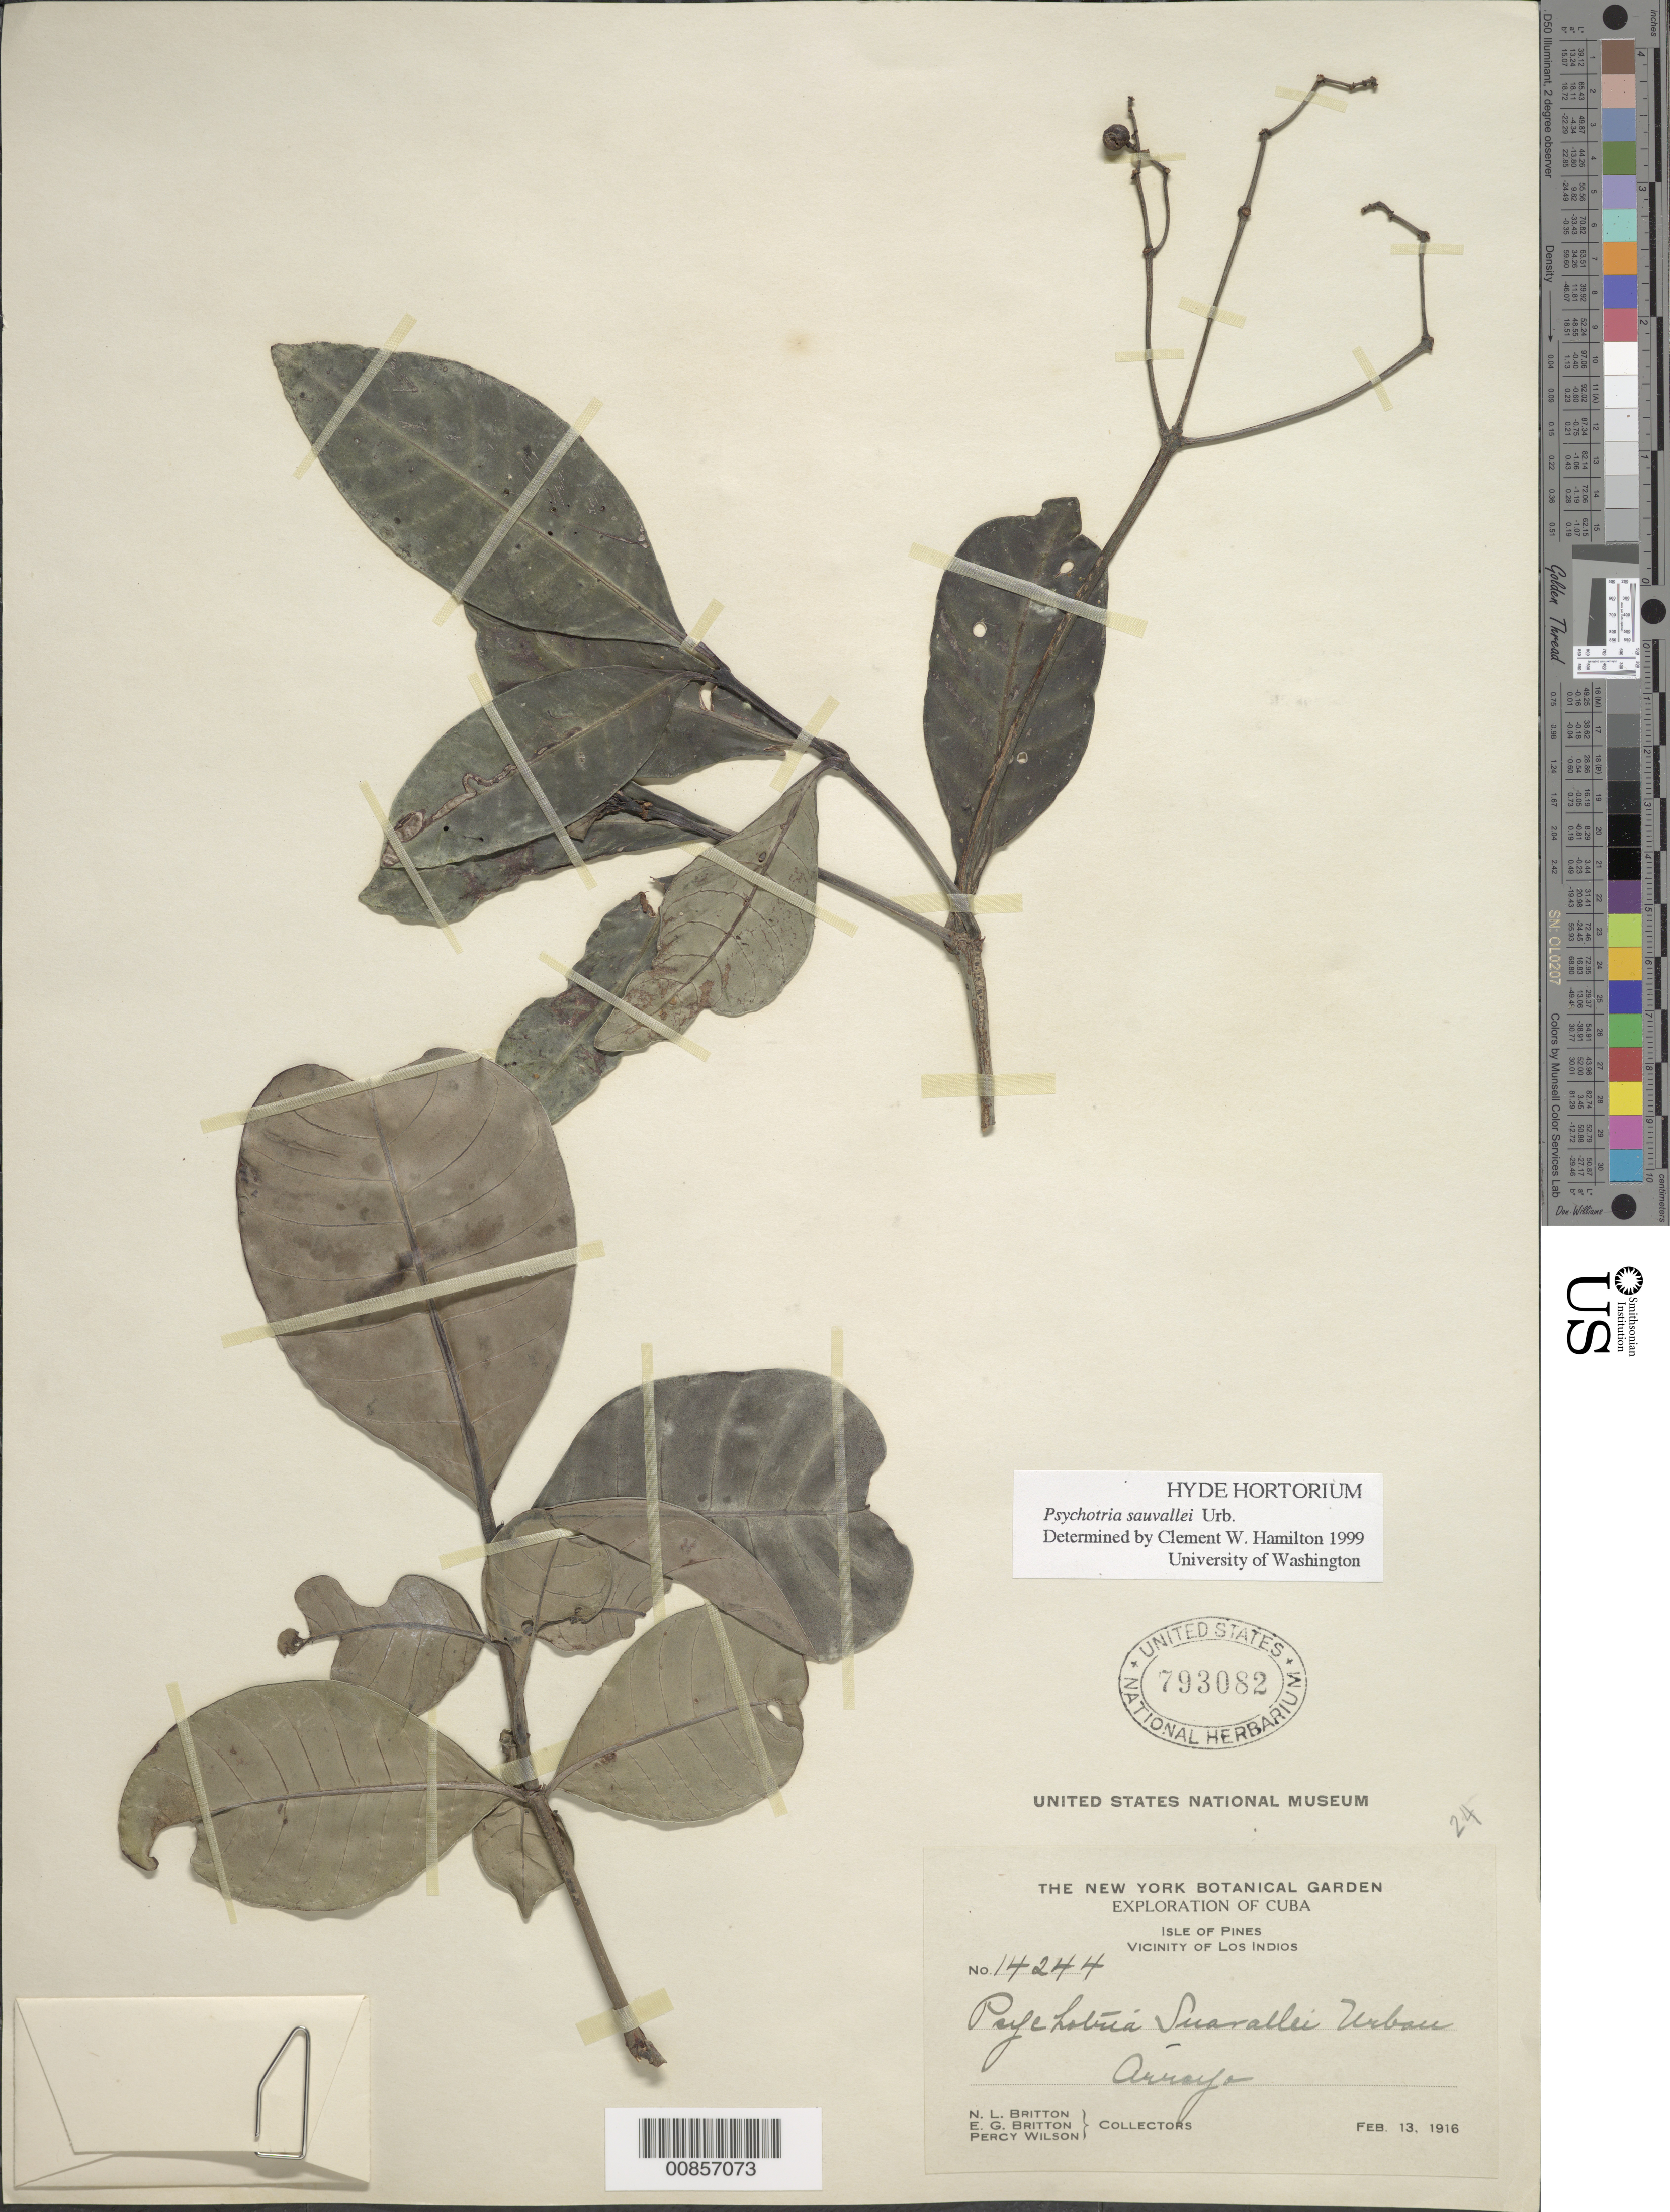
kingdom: Plantae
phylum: Tracheophyta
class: Magnoliopsida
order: Gentianales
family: Rubiaceae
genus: Psychotria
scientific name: Psychotria sauvallei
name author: Urb.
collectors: N. Britton, E. G. Britton & P. Wilson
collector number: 14244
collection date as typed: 13 Feb 1916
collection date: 1916-02-13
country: Cuba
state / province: Isla de La Juventud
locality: Vicinity of Los Indios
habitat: Arroyo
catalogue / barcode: US 793082